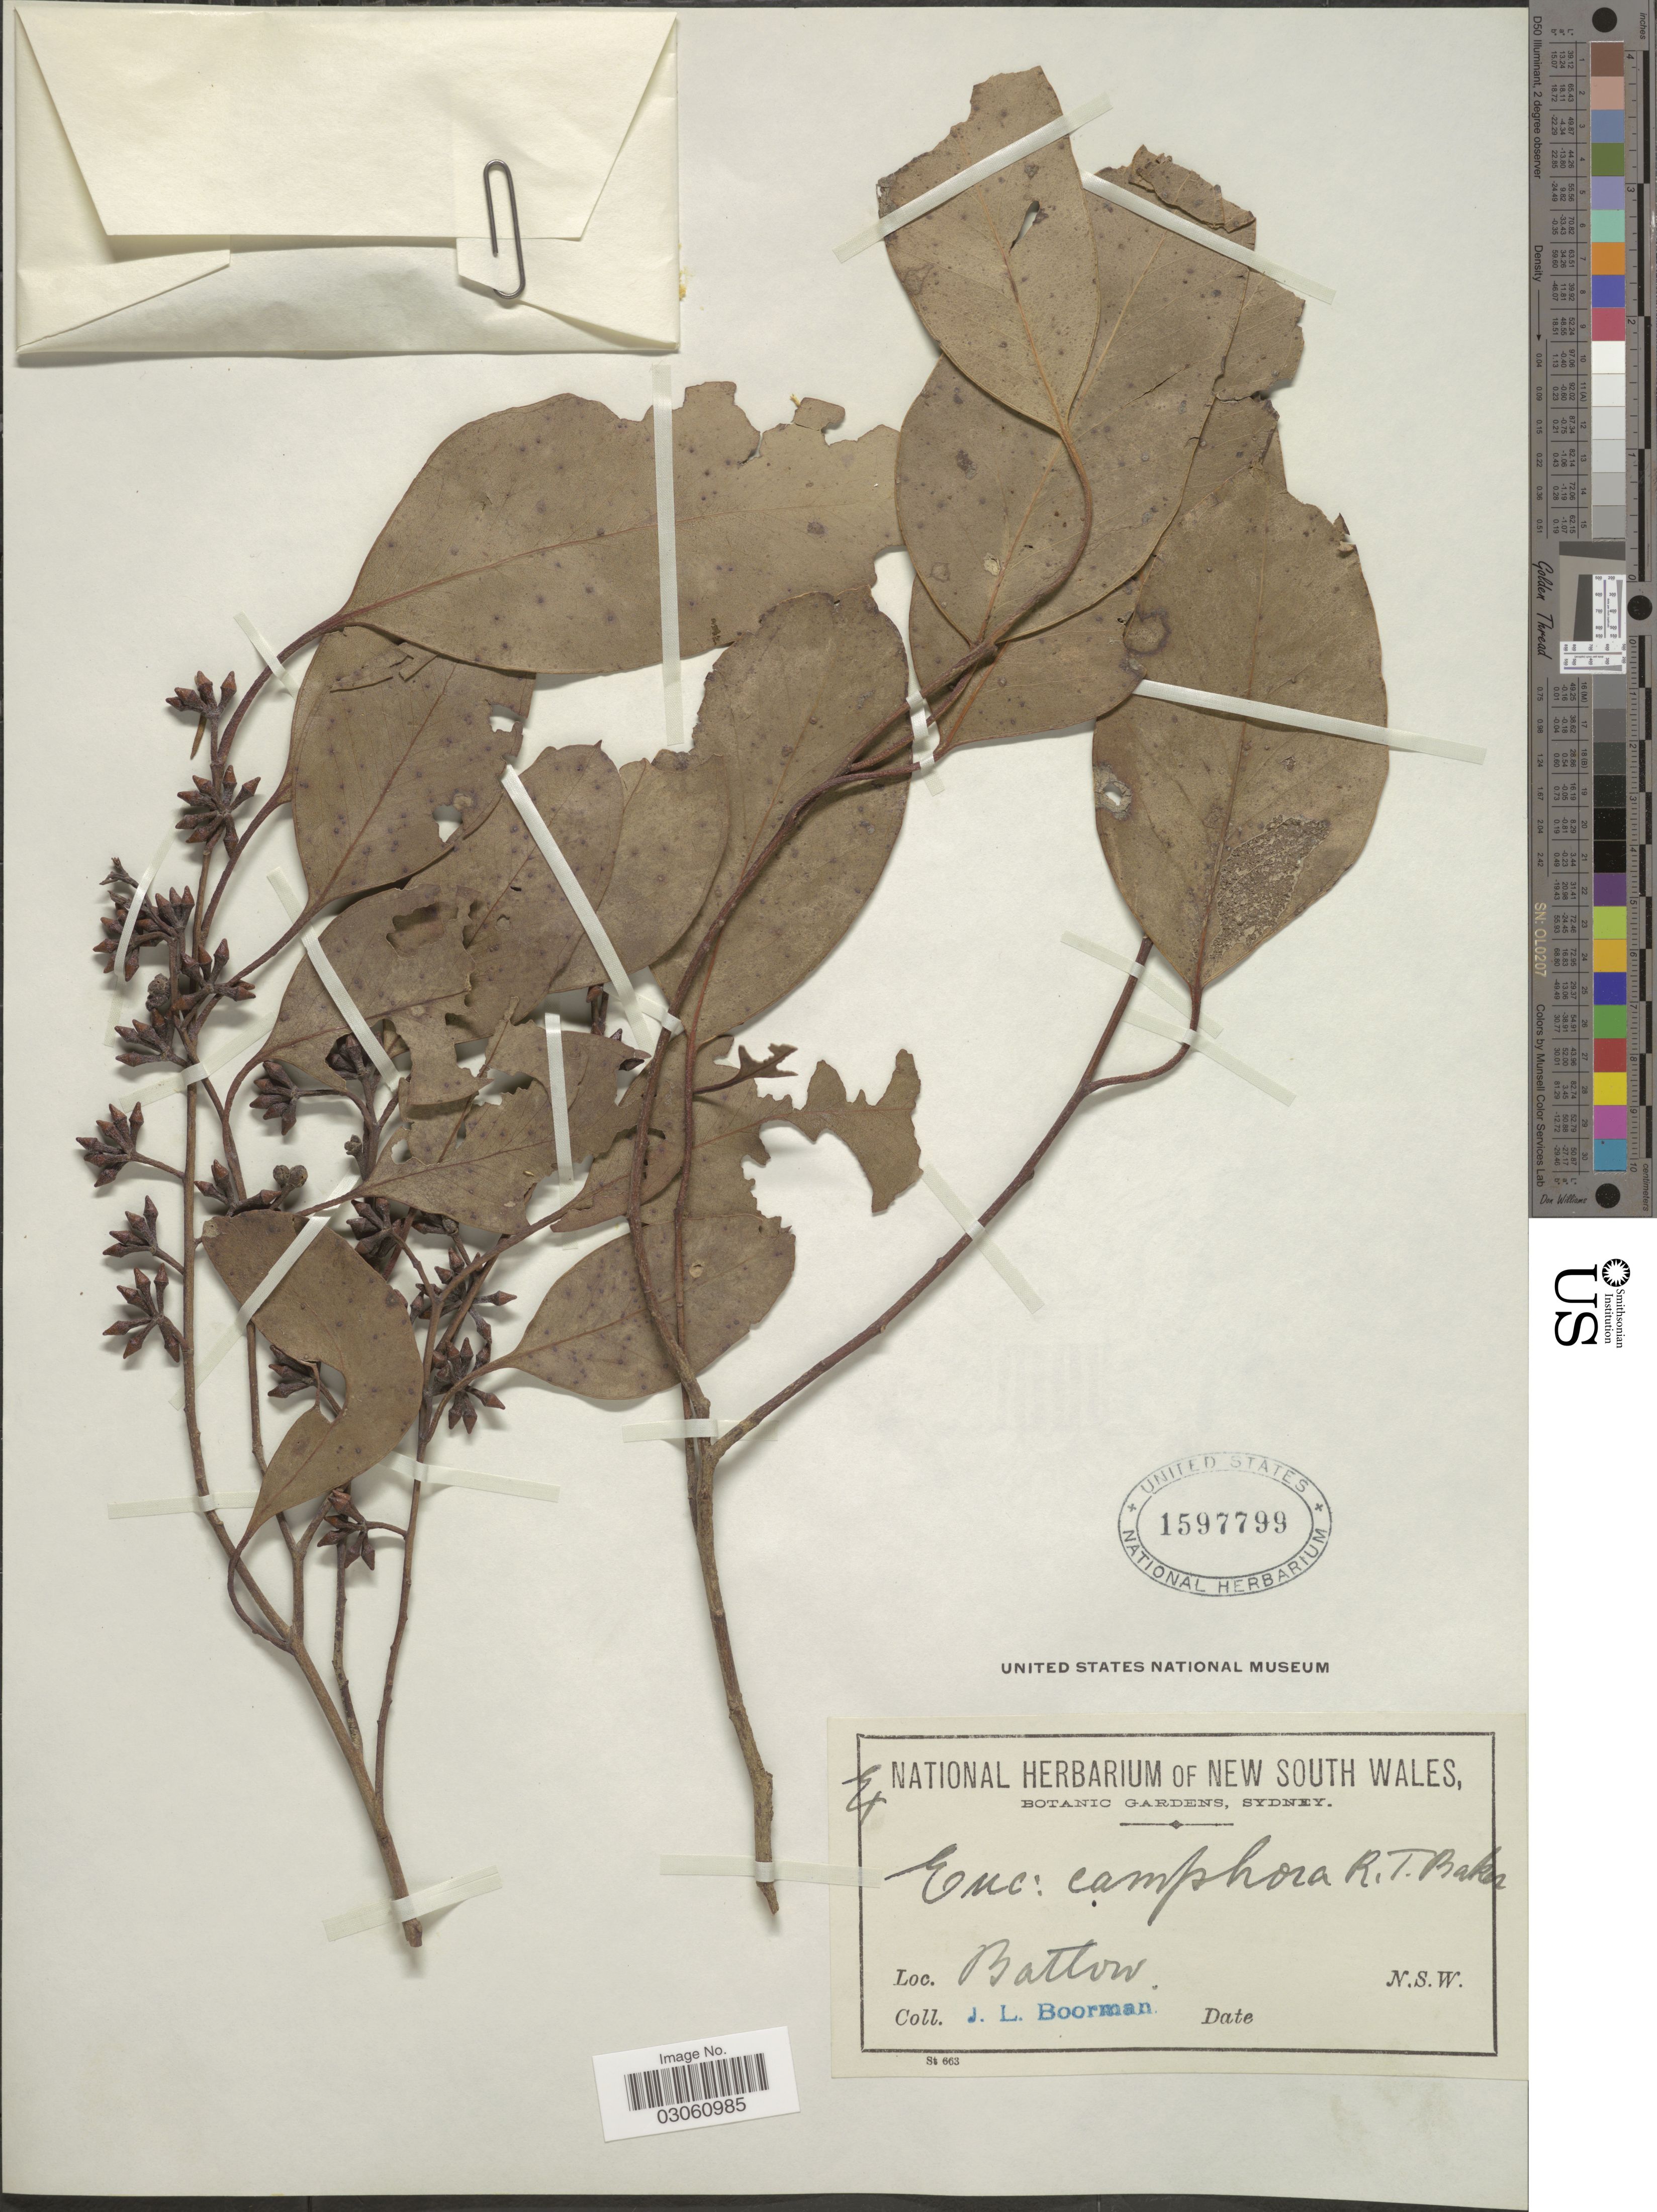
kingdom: Plantae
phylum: Tracheophyta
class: Magnoliopsida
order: Myrtales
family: Myrtaceae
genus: Eucalyptus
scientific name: Eucalyptus camphora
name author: R.T. Baker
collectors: J. Boorman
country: Australia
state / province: New South Wales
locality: Batlow.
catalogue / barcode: US 1597799